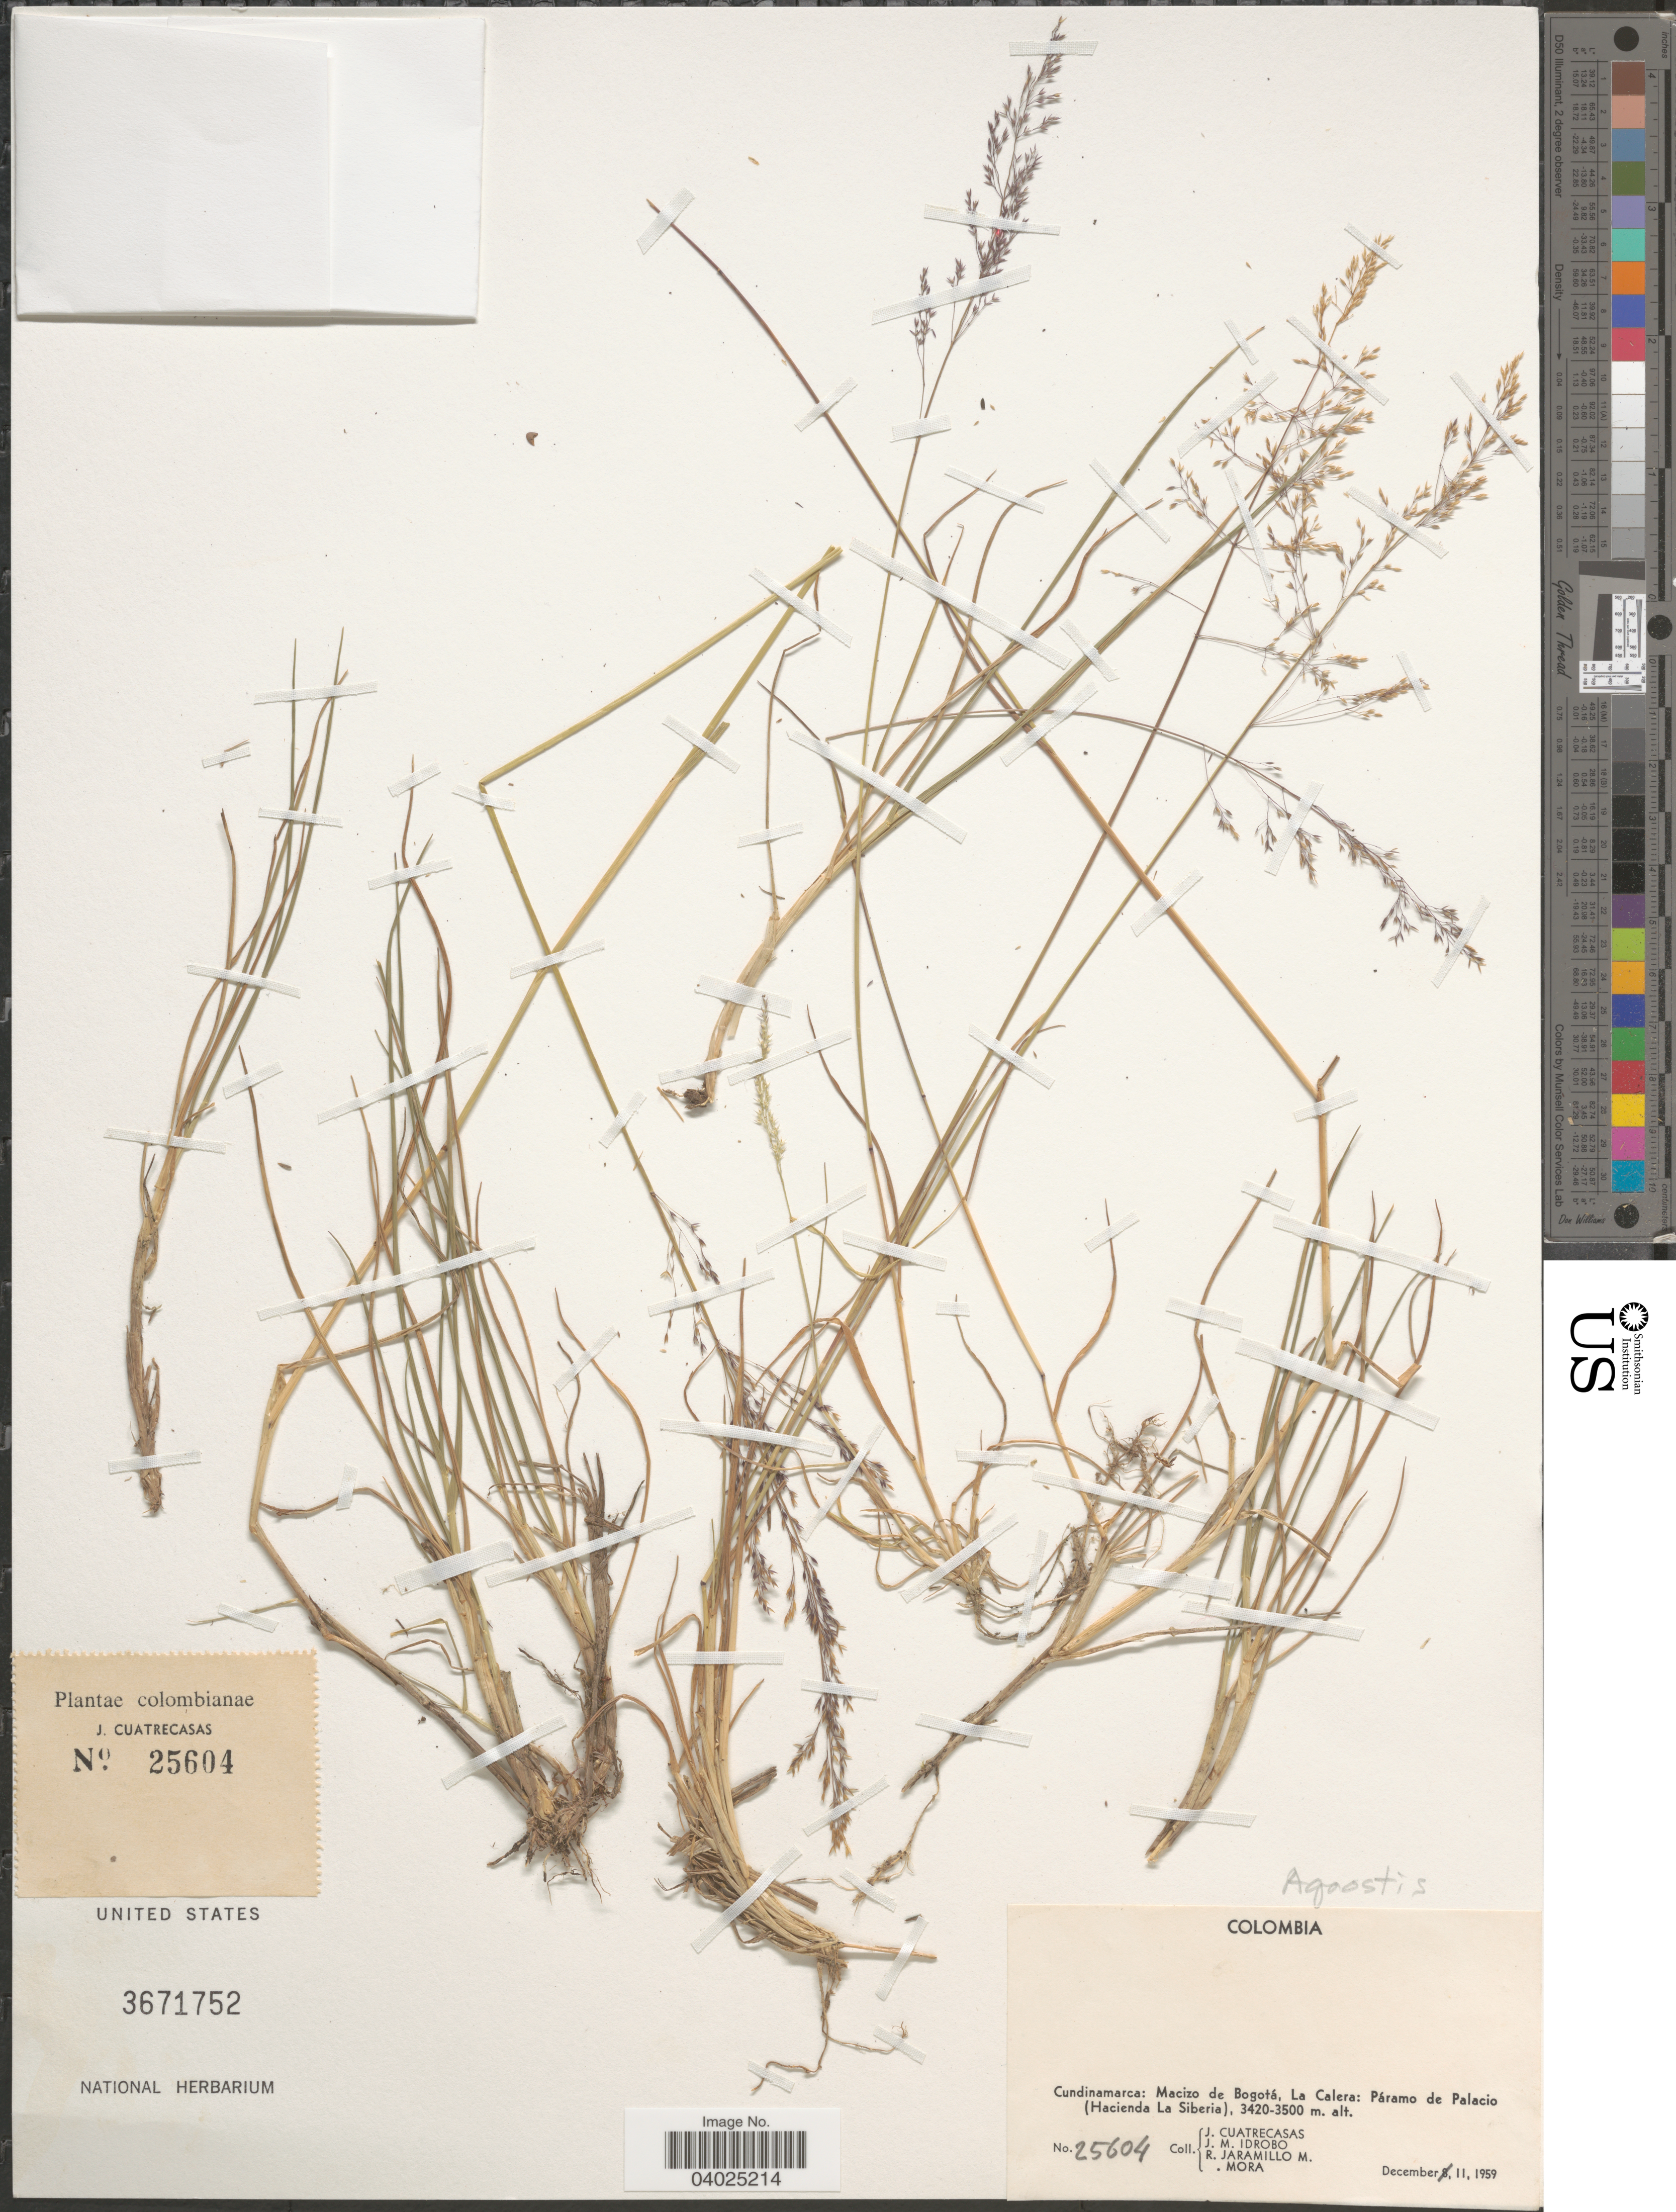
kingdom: Plantae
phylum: Tracheophyta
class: Liliopsida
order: Poales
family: Poaceae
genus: Agrostis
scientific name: Agrostis sp.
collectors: J. Cuatrecasas, J. M. Idrobo, R. Jaramillo M. & Mora, --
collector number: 25604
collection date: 1959-12-11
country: Colombia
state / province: Cundinamarca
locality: Macizo de Bogotá, La Calera: Páramo de Palacio (Hacienda La Siberia).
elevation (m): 3420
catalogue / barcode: US 3671752